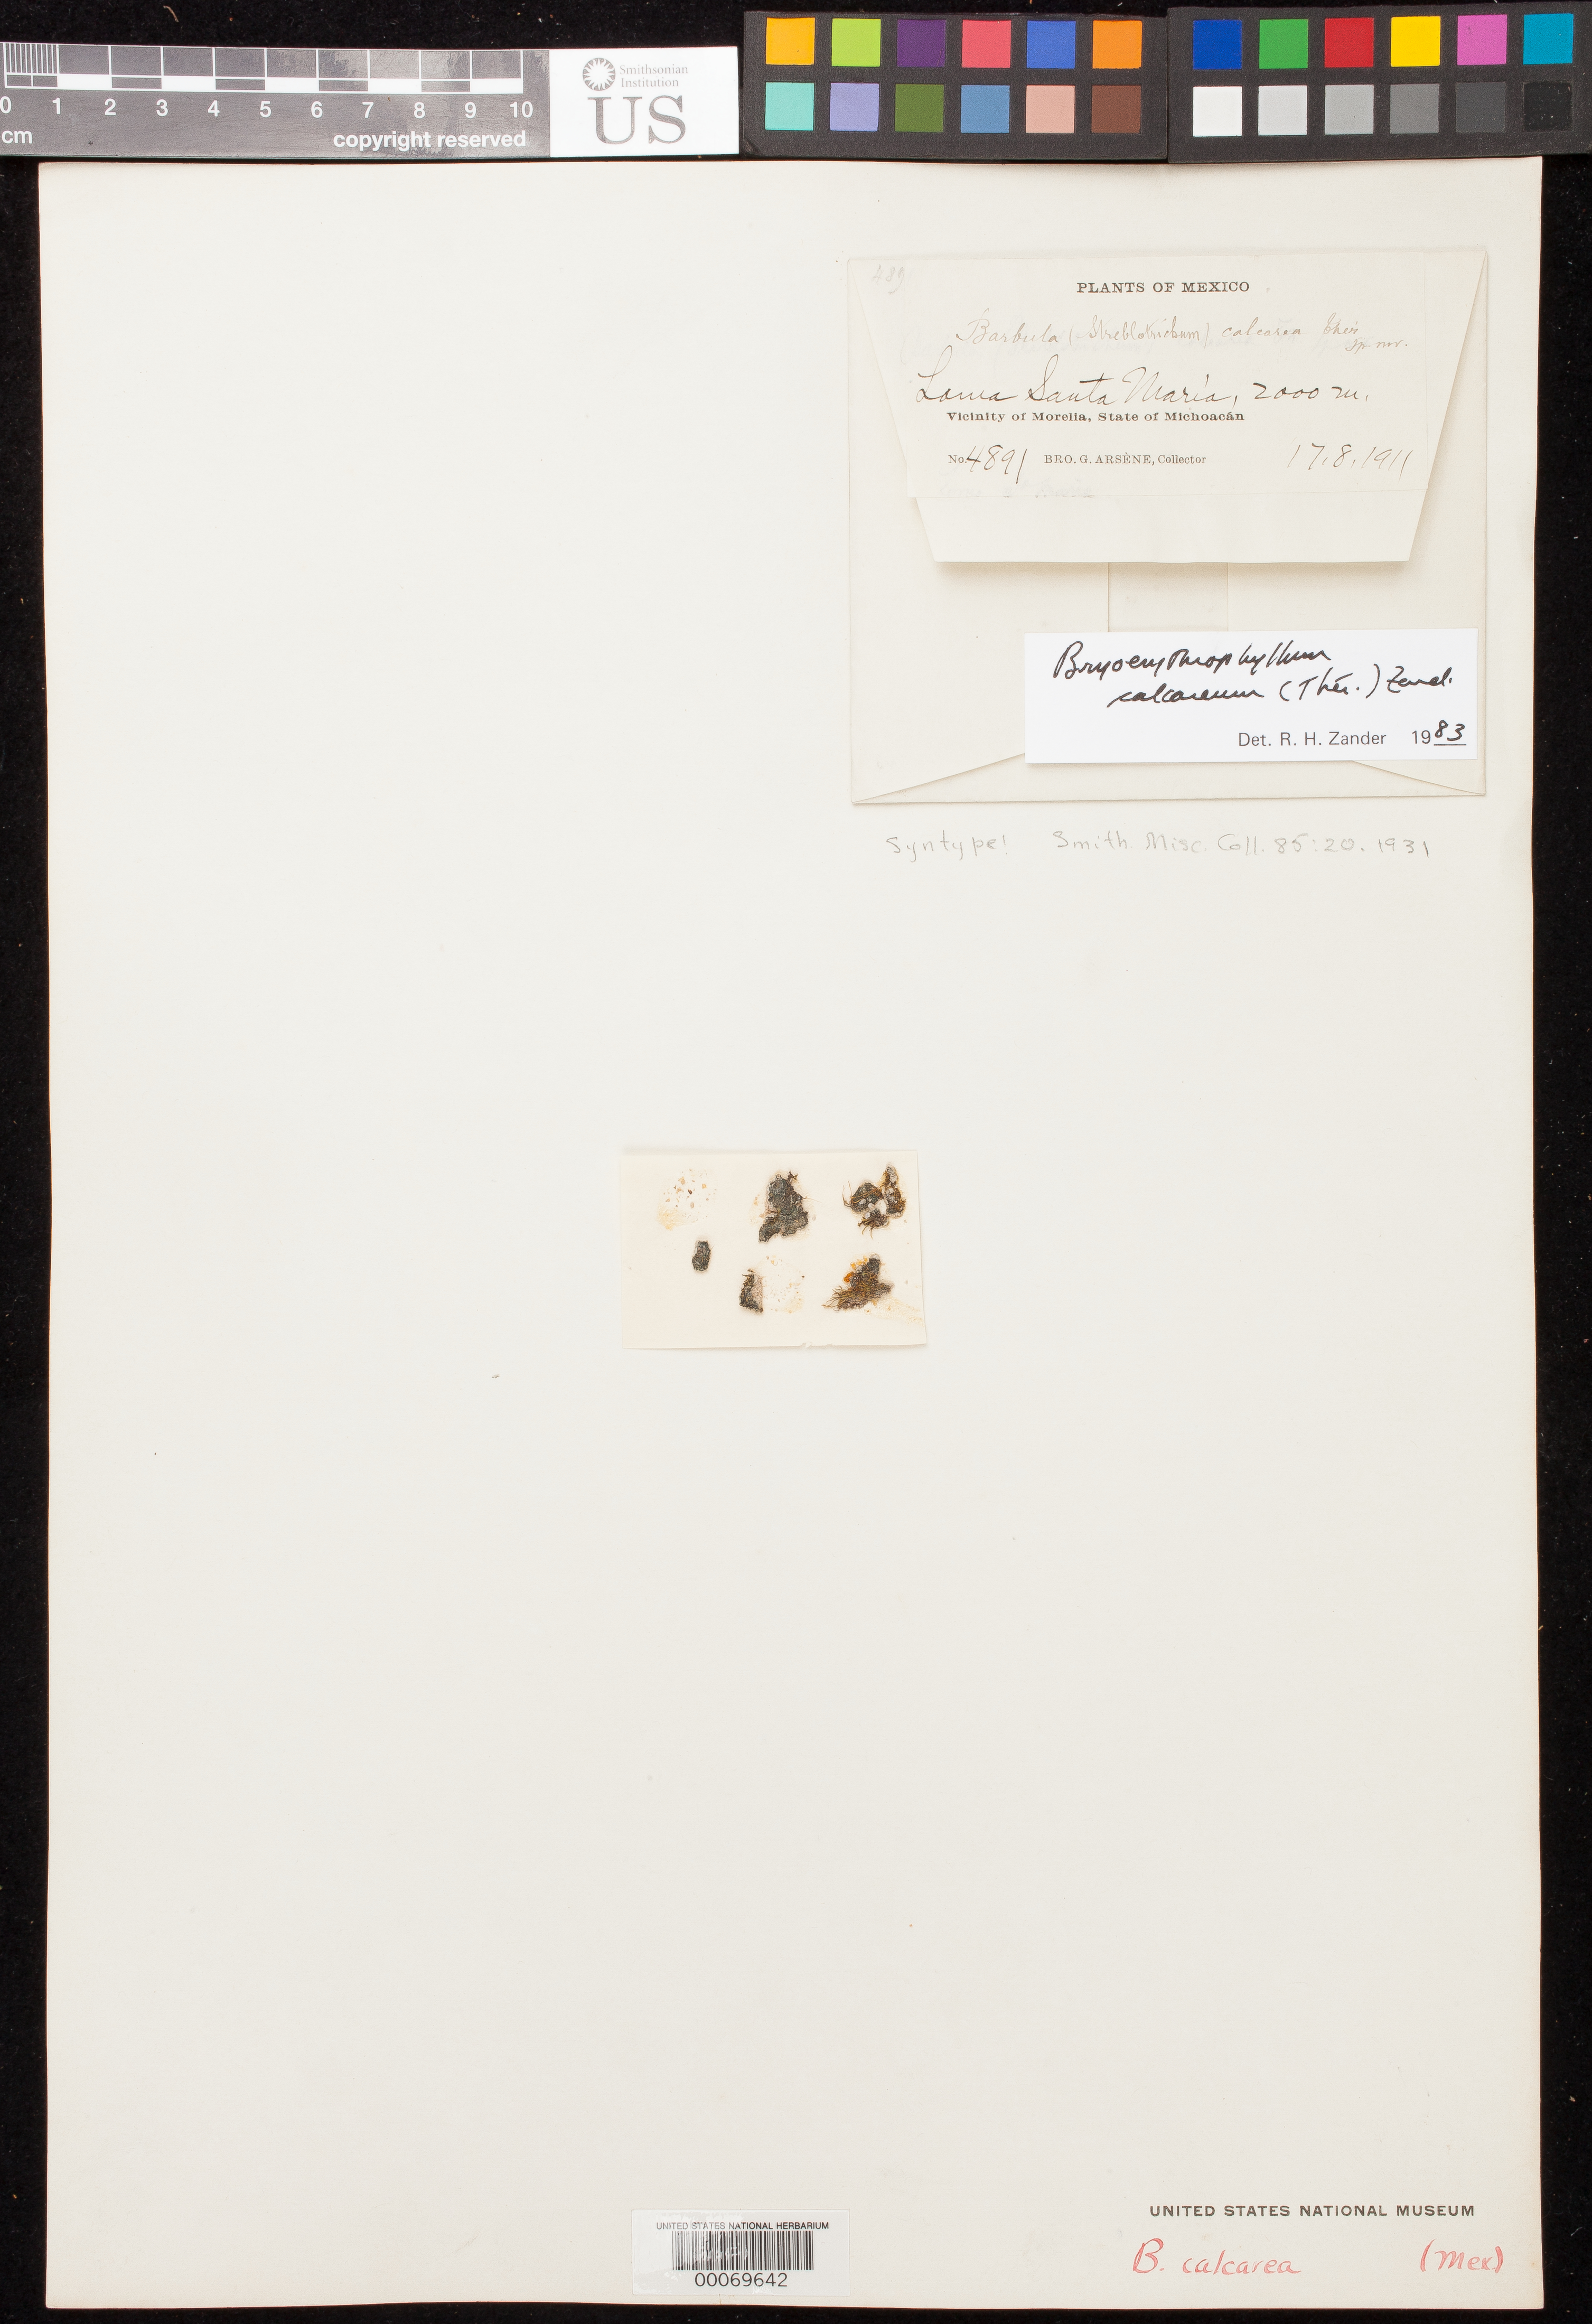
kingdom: Plantae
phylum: Bryophyta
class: Bryopsida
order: Pottiales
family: Pottiaceae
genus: Barbula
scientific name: Barbula calcarea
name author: Thér.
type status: Syntype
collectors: Bro. G. Arsène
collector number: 4891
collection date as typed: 17 Aug 1911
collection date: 1911-08-17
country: Mexico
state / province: Michoacán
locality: Vicinity of Morelia, Loma Santa Maria.